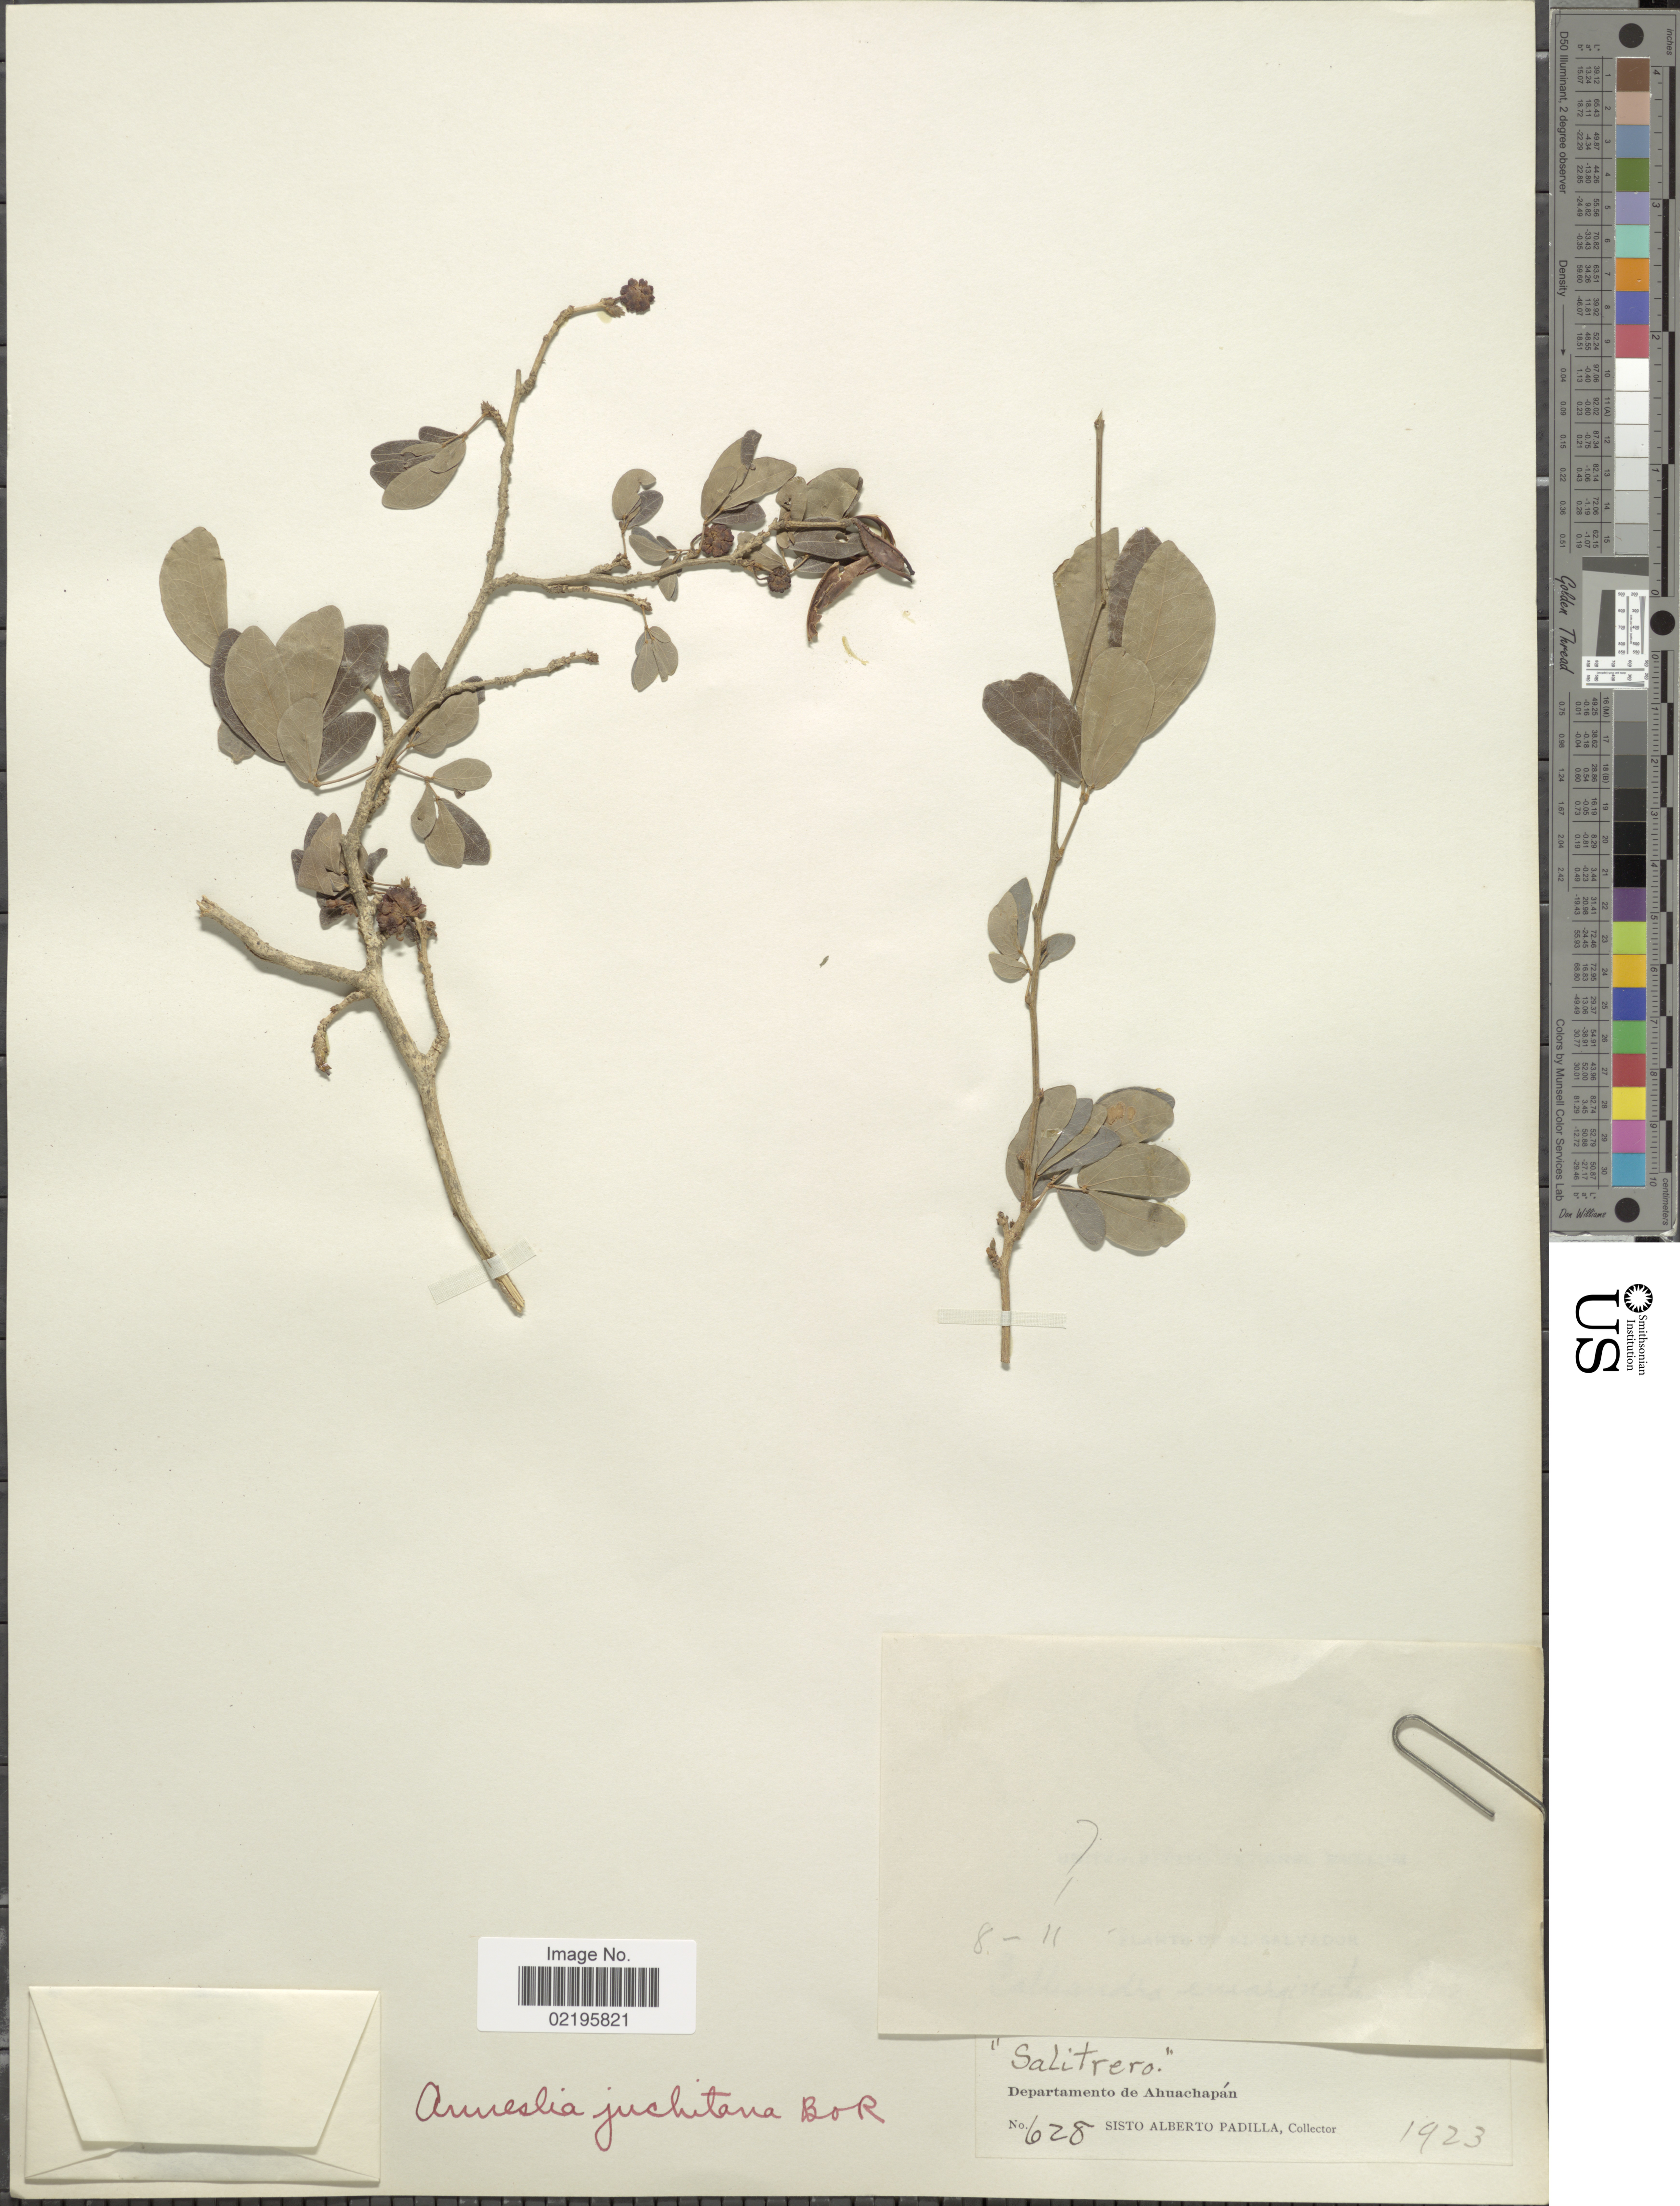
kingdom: Plantae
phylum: Tracheophyta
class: Magnoliopsida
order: Fabales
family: Fabaceae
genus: Calliandra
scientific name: Calliandra emarginata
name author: (Willd.) Benth.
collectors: S. A. Padilla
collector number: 628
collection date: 1923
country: El Salvador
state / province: Ahuachapan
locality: Salitrero